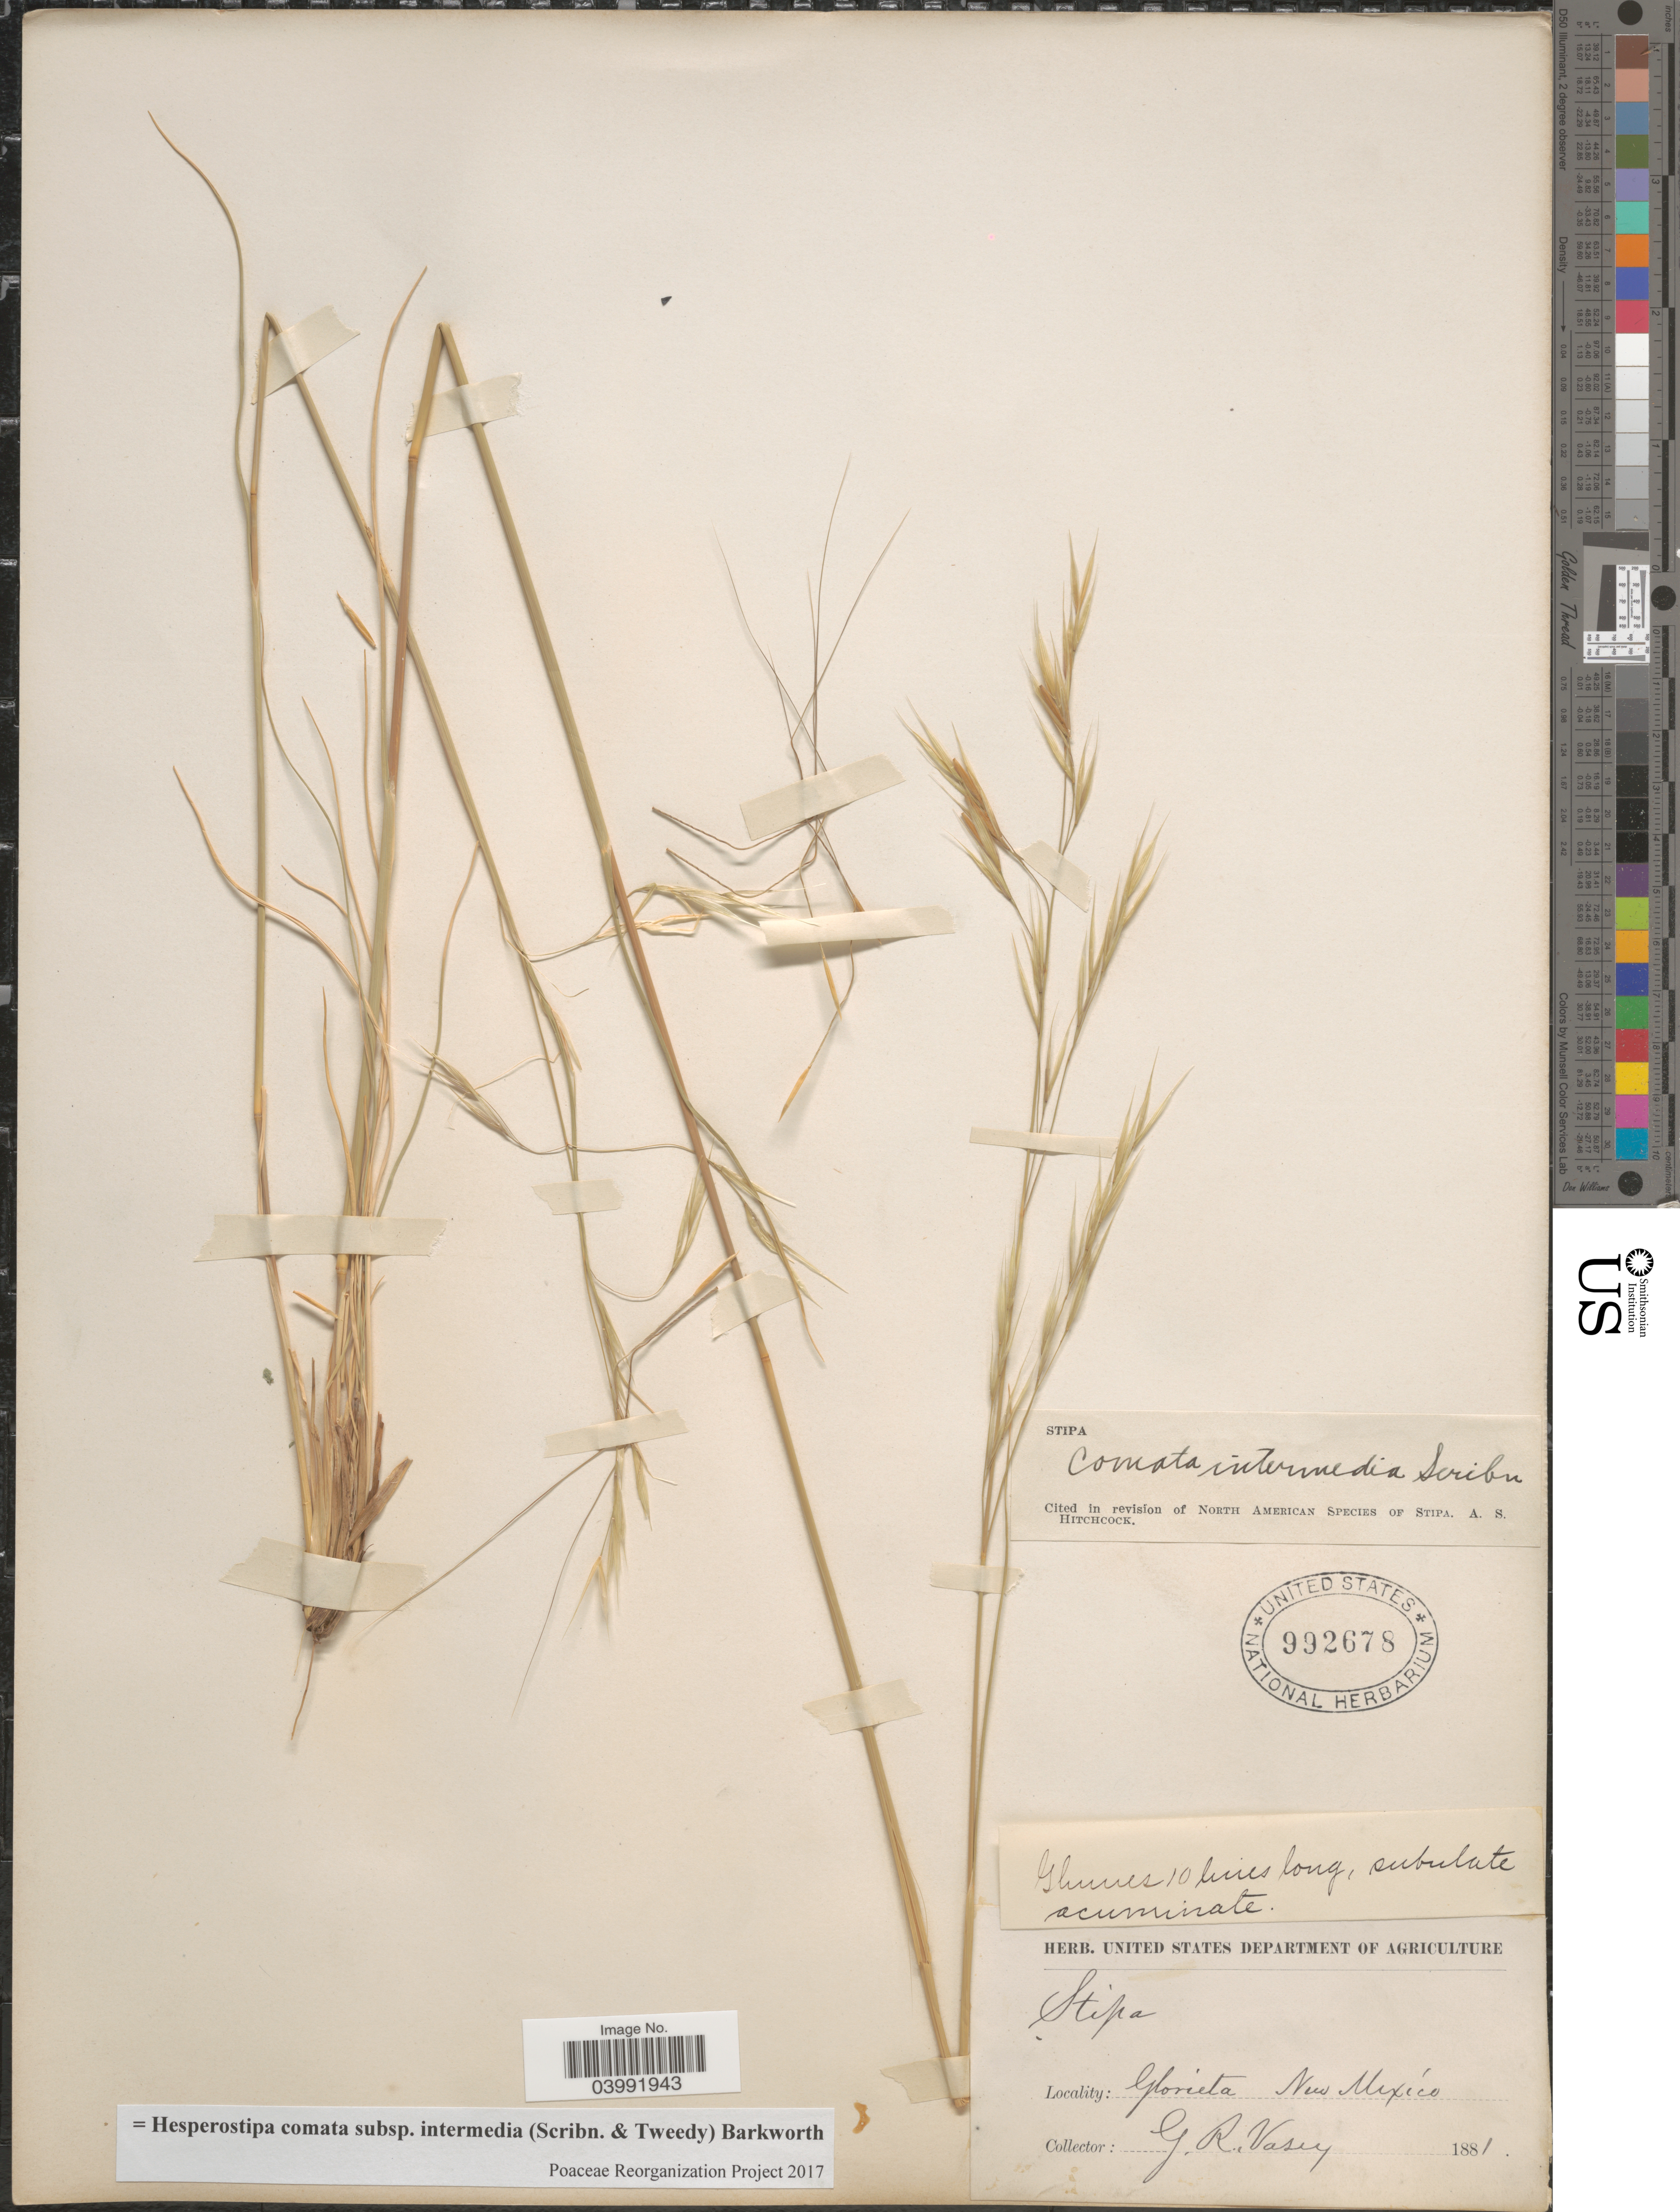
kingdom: Plantae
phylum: Tracheophyta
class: Liliopsida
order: Poales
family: Poaceae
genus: Hesperostipa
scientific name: Hesperostipa comata subsp. intermedia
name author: (Scribn. & Tweedy) Barkworth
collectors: G. R. Vasey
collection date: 1881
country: United States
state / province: New Mexico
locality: Glorieta.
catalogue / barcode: US 992678